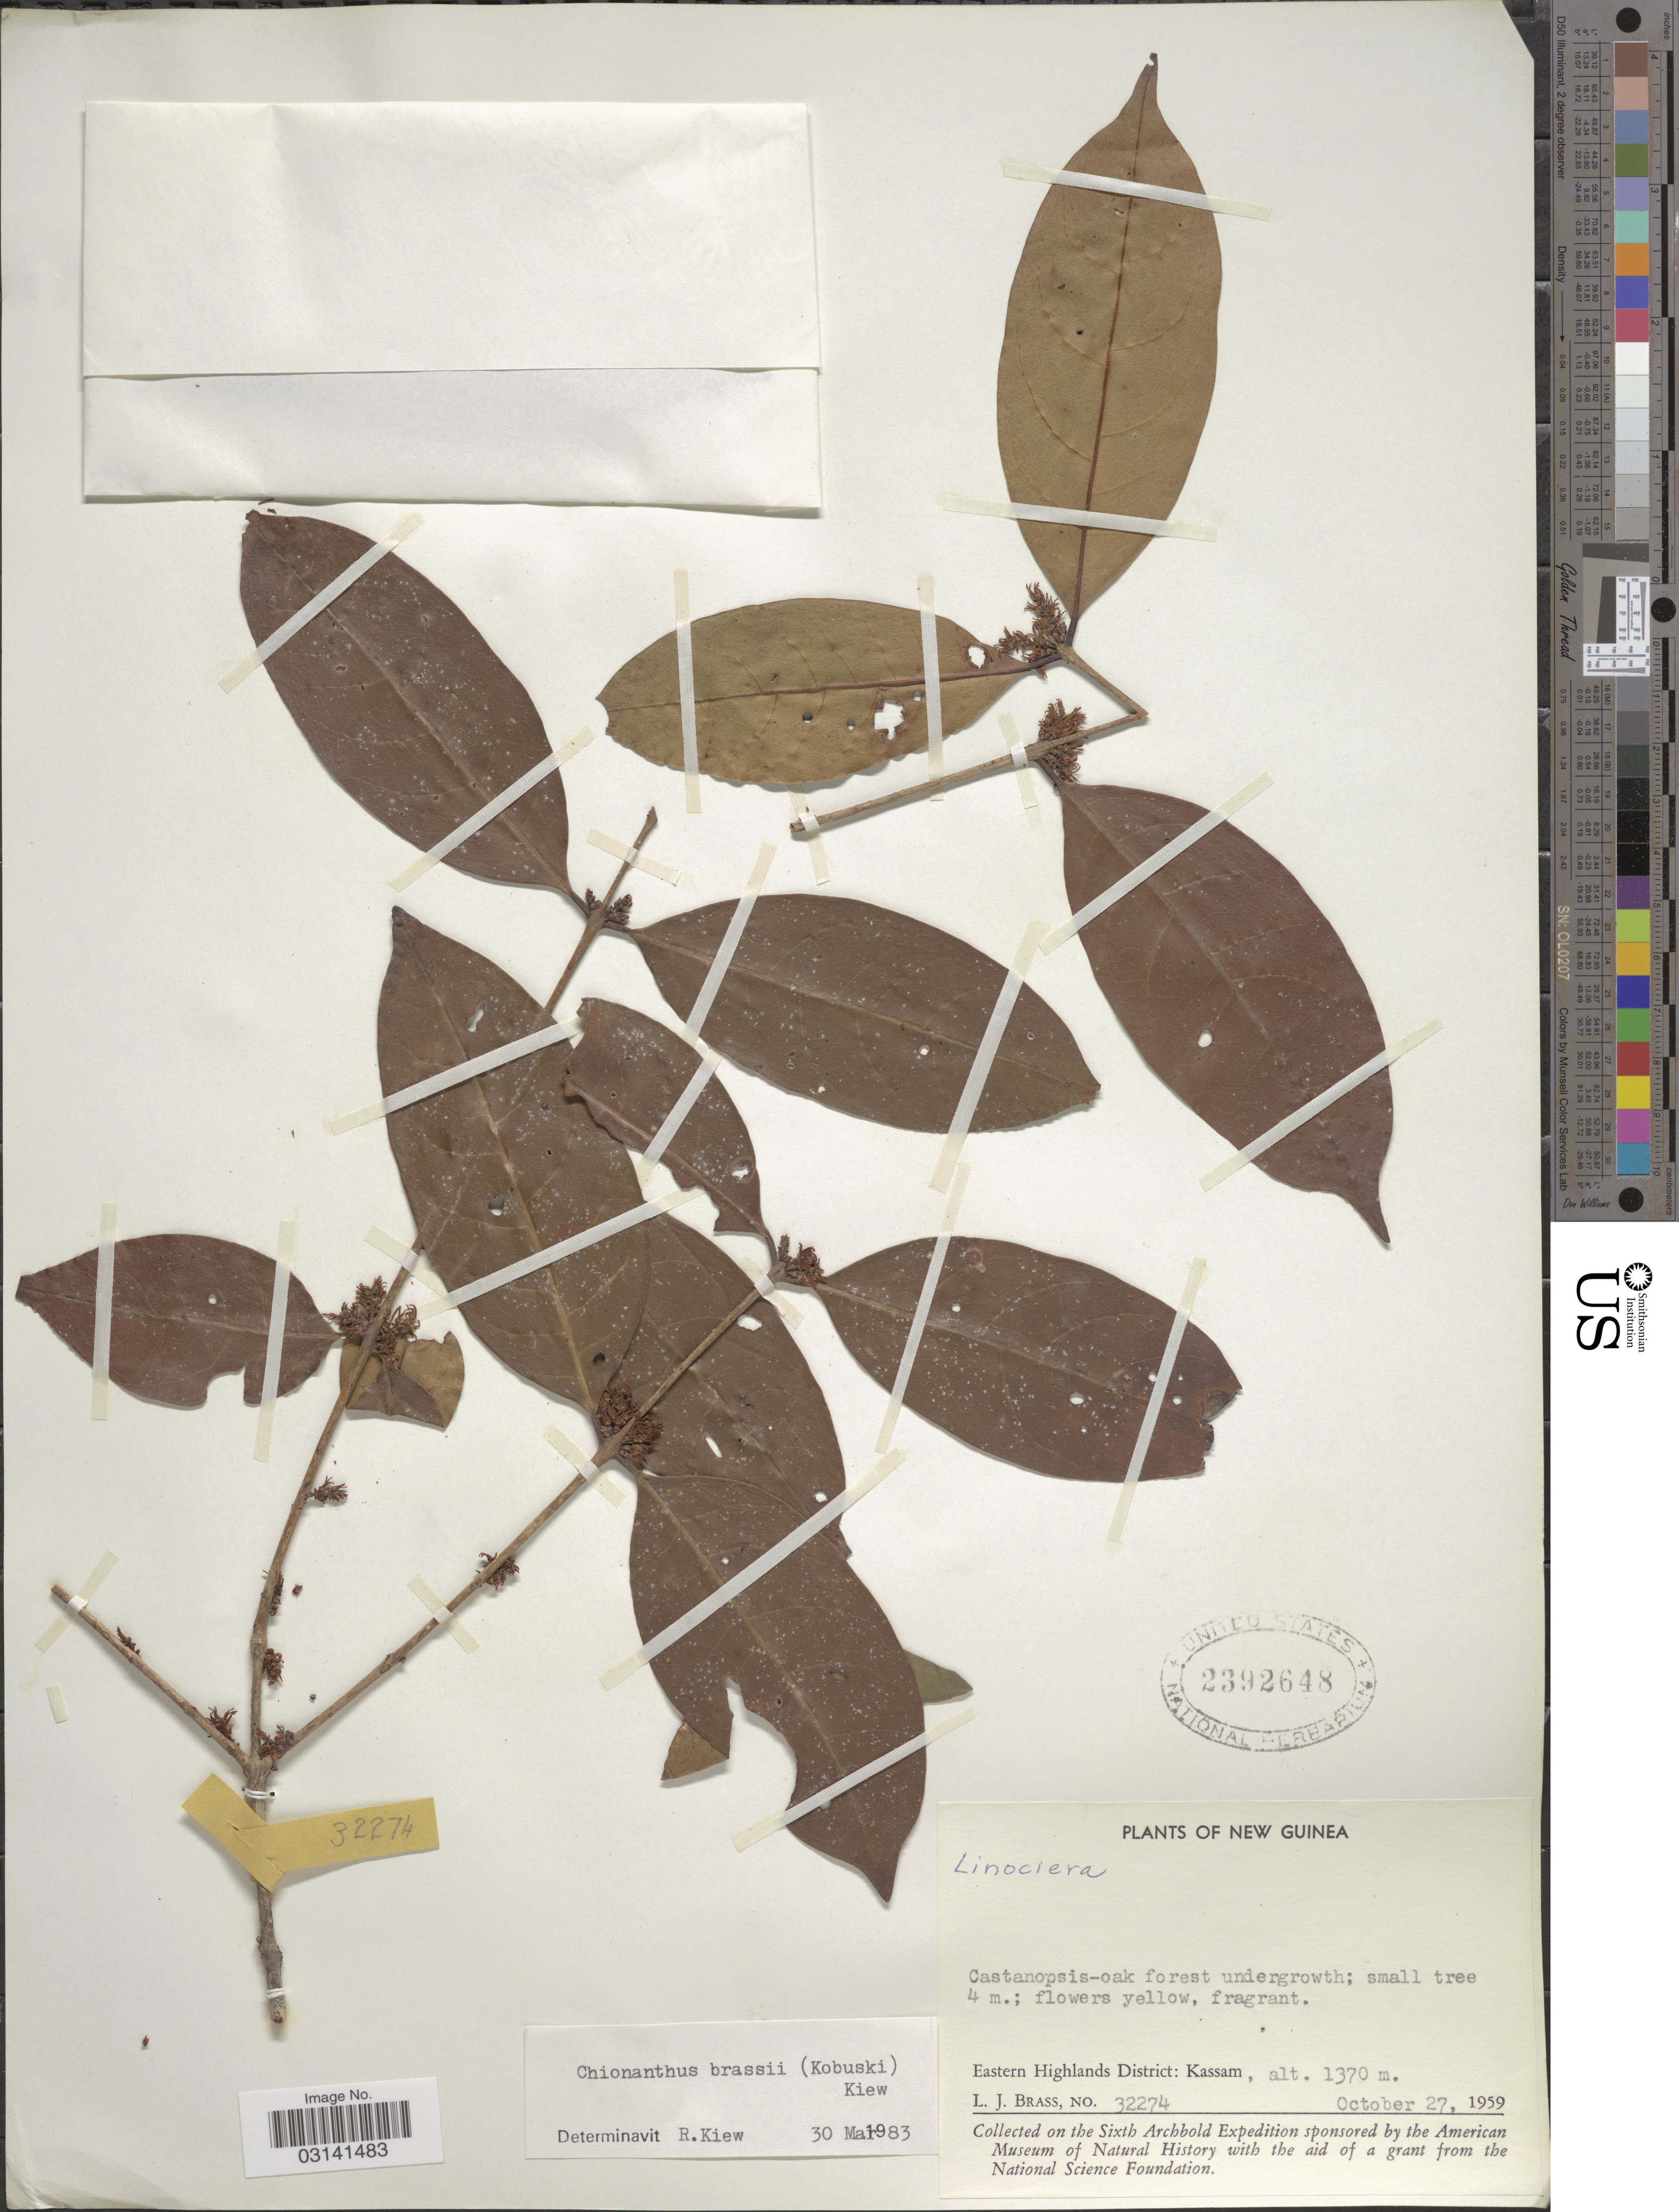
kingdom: Plantae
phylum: Tracheophyta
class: Magnoliopsida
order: Lamiales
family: Oleaceae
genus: Chionanthus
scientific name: Chionanthus brassii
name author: (Kobuski) Kiew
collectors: L. J. Brass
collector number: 32274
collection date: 1959-10-27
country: Papua New Guinea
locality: New Guinea. Eastern Highlands District: Kassam.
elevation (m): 1370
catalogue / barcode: US 2392648